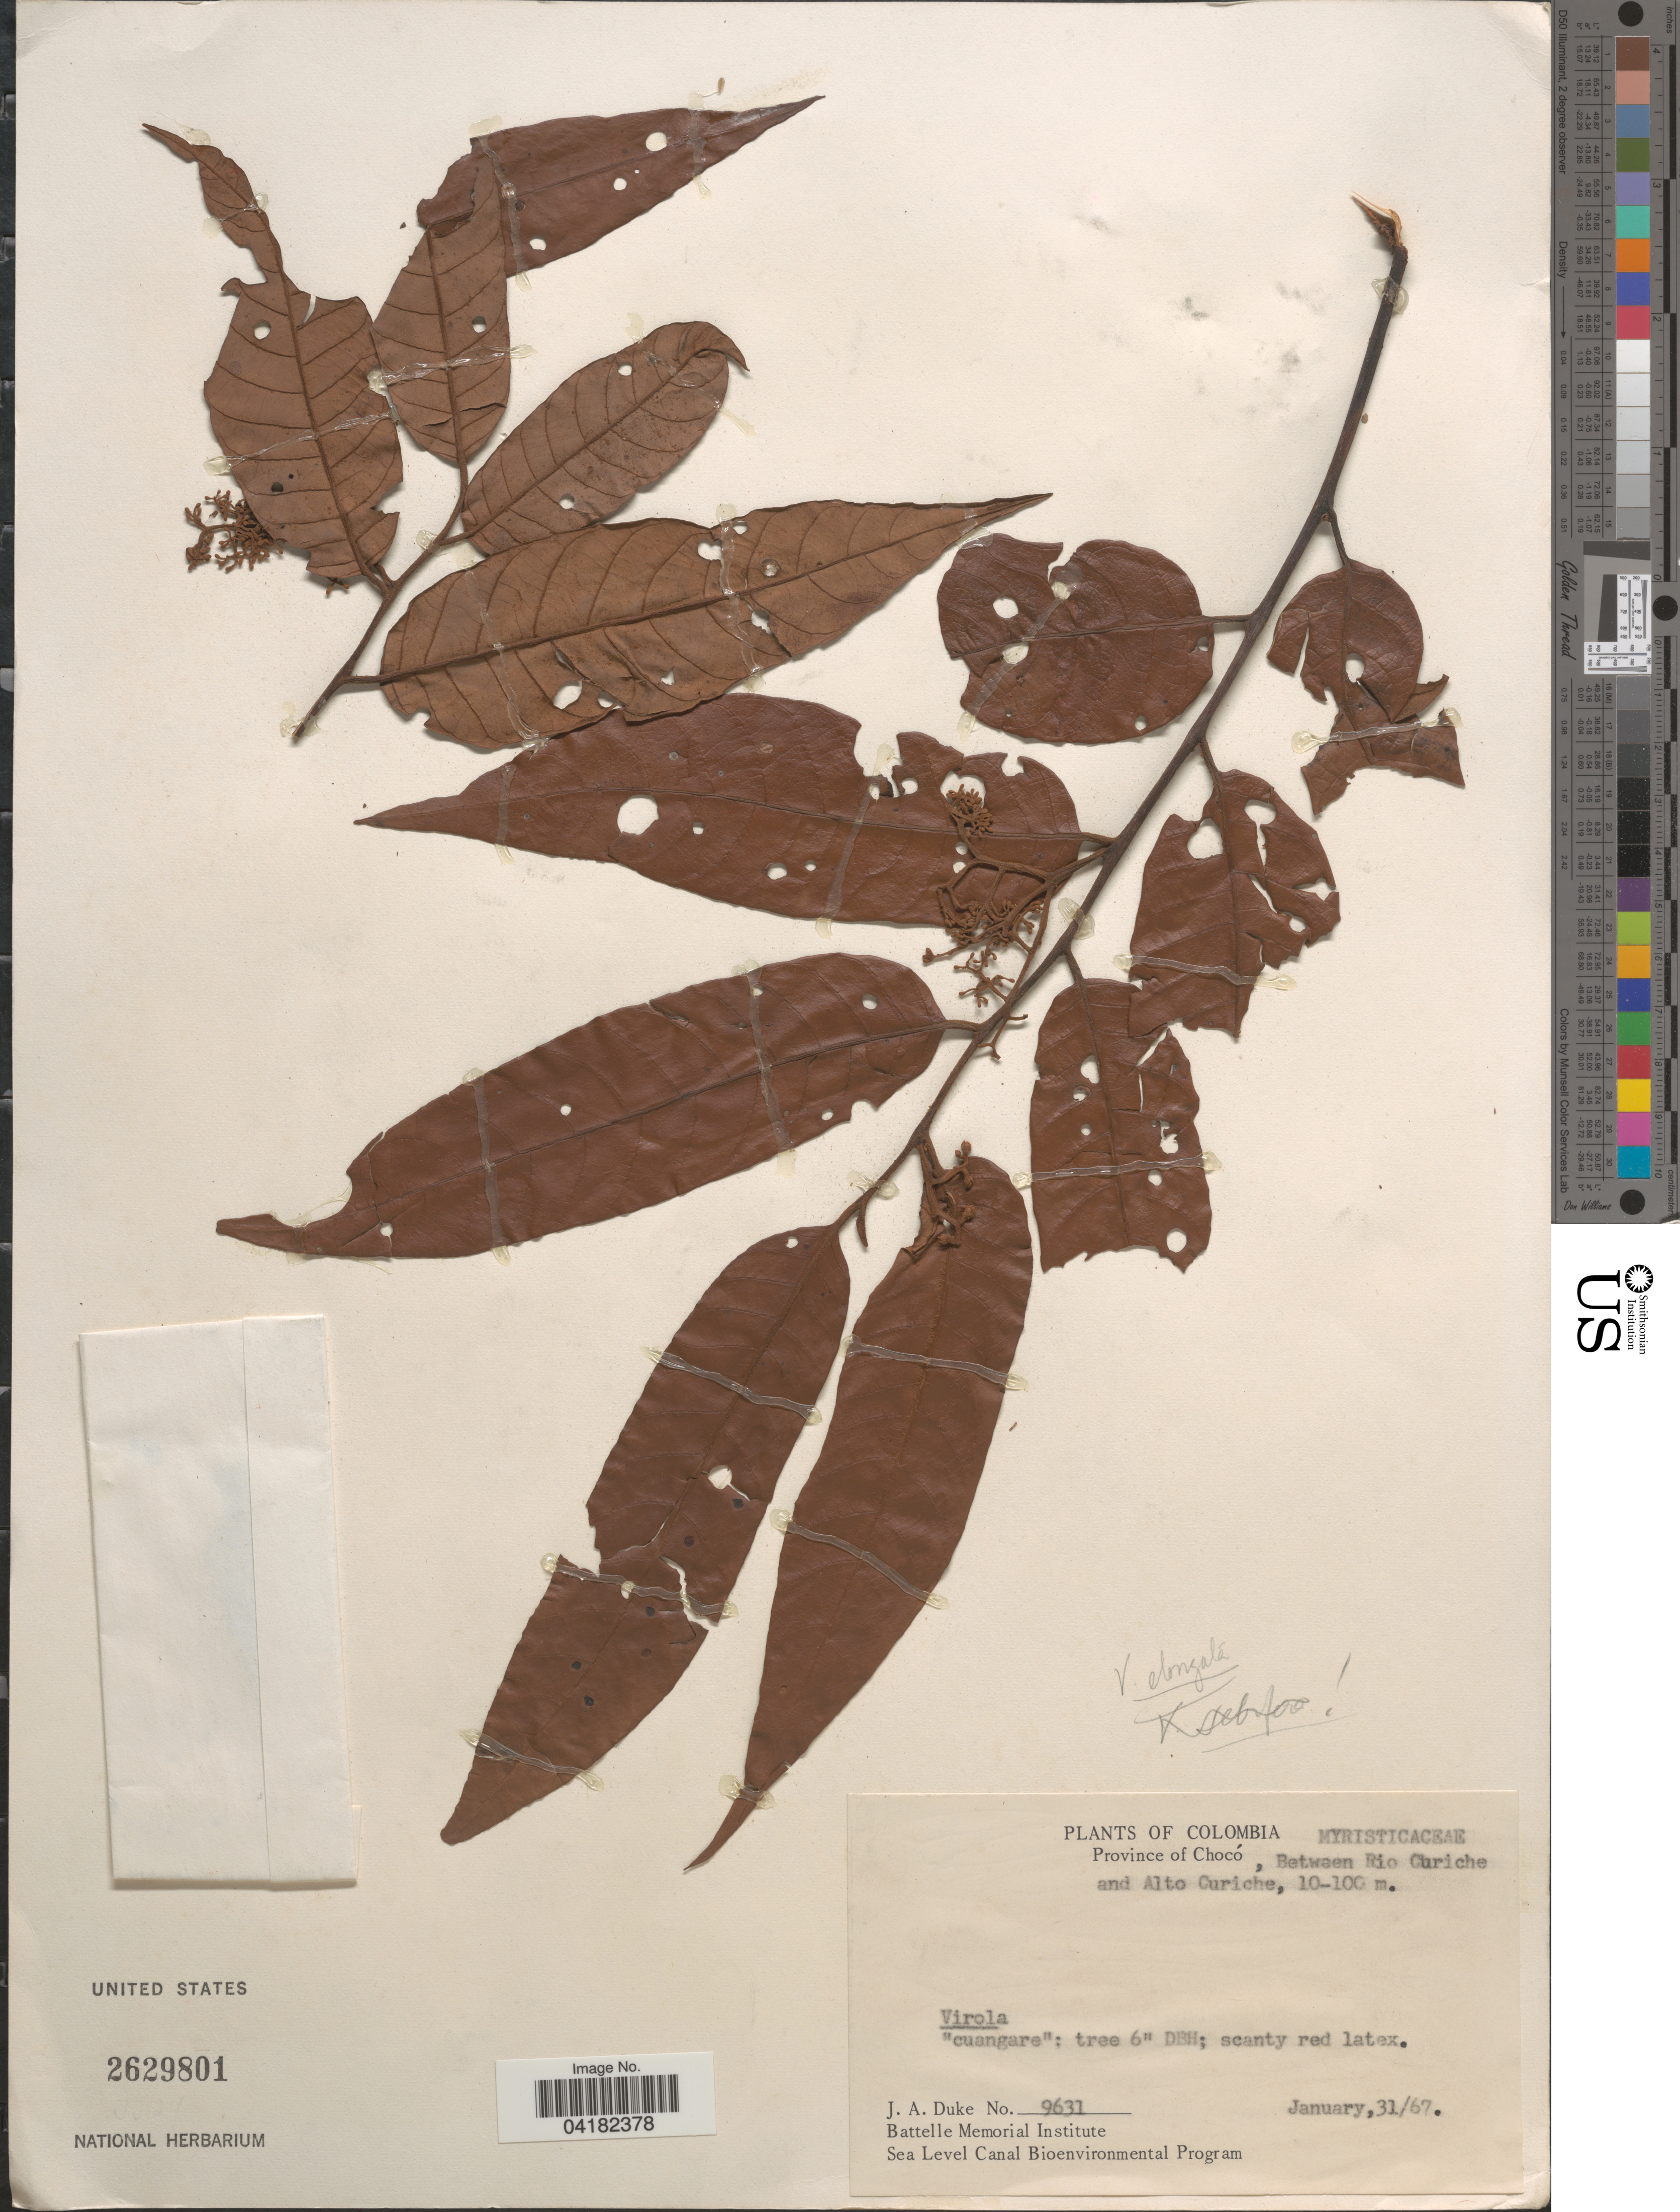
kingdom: Plantae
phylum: Tracheophyta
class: Magnoliopsida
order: Magnoliales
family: Myristicaceae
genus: Virola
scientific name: Virola sp.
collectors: J. A. Duke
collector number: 9631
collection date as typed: Transcribed d/m/y: 31/1/67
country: Colombia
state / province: Chocó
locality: Between Rio Curiche and Alto Curiche.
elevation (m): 10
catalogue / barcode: US 2629801